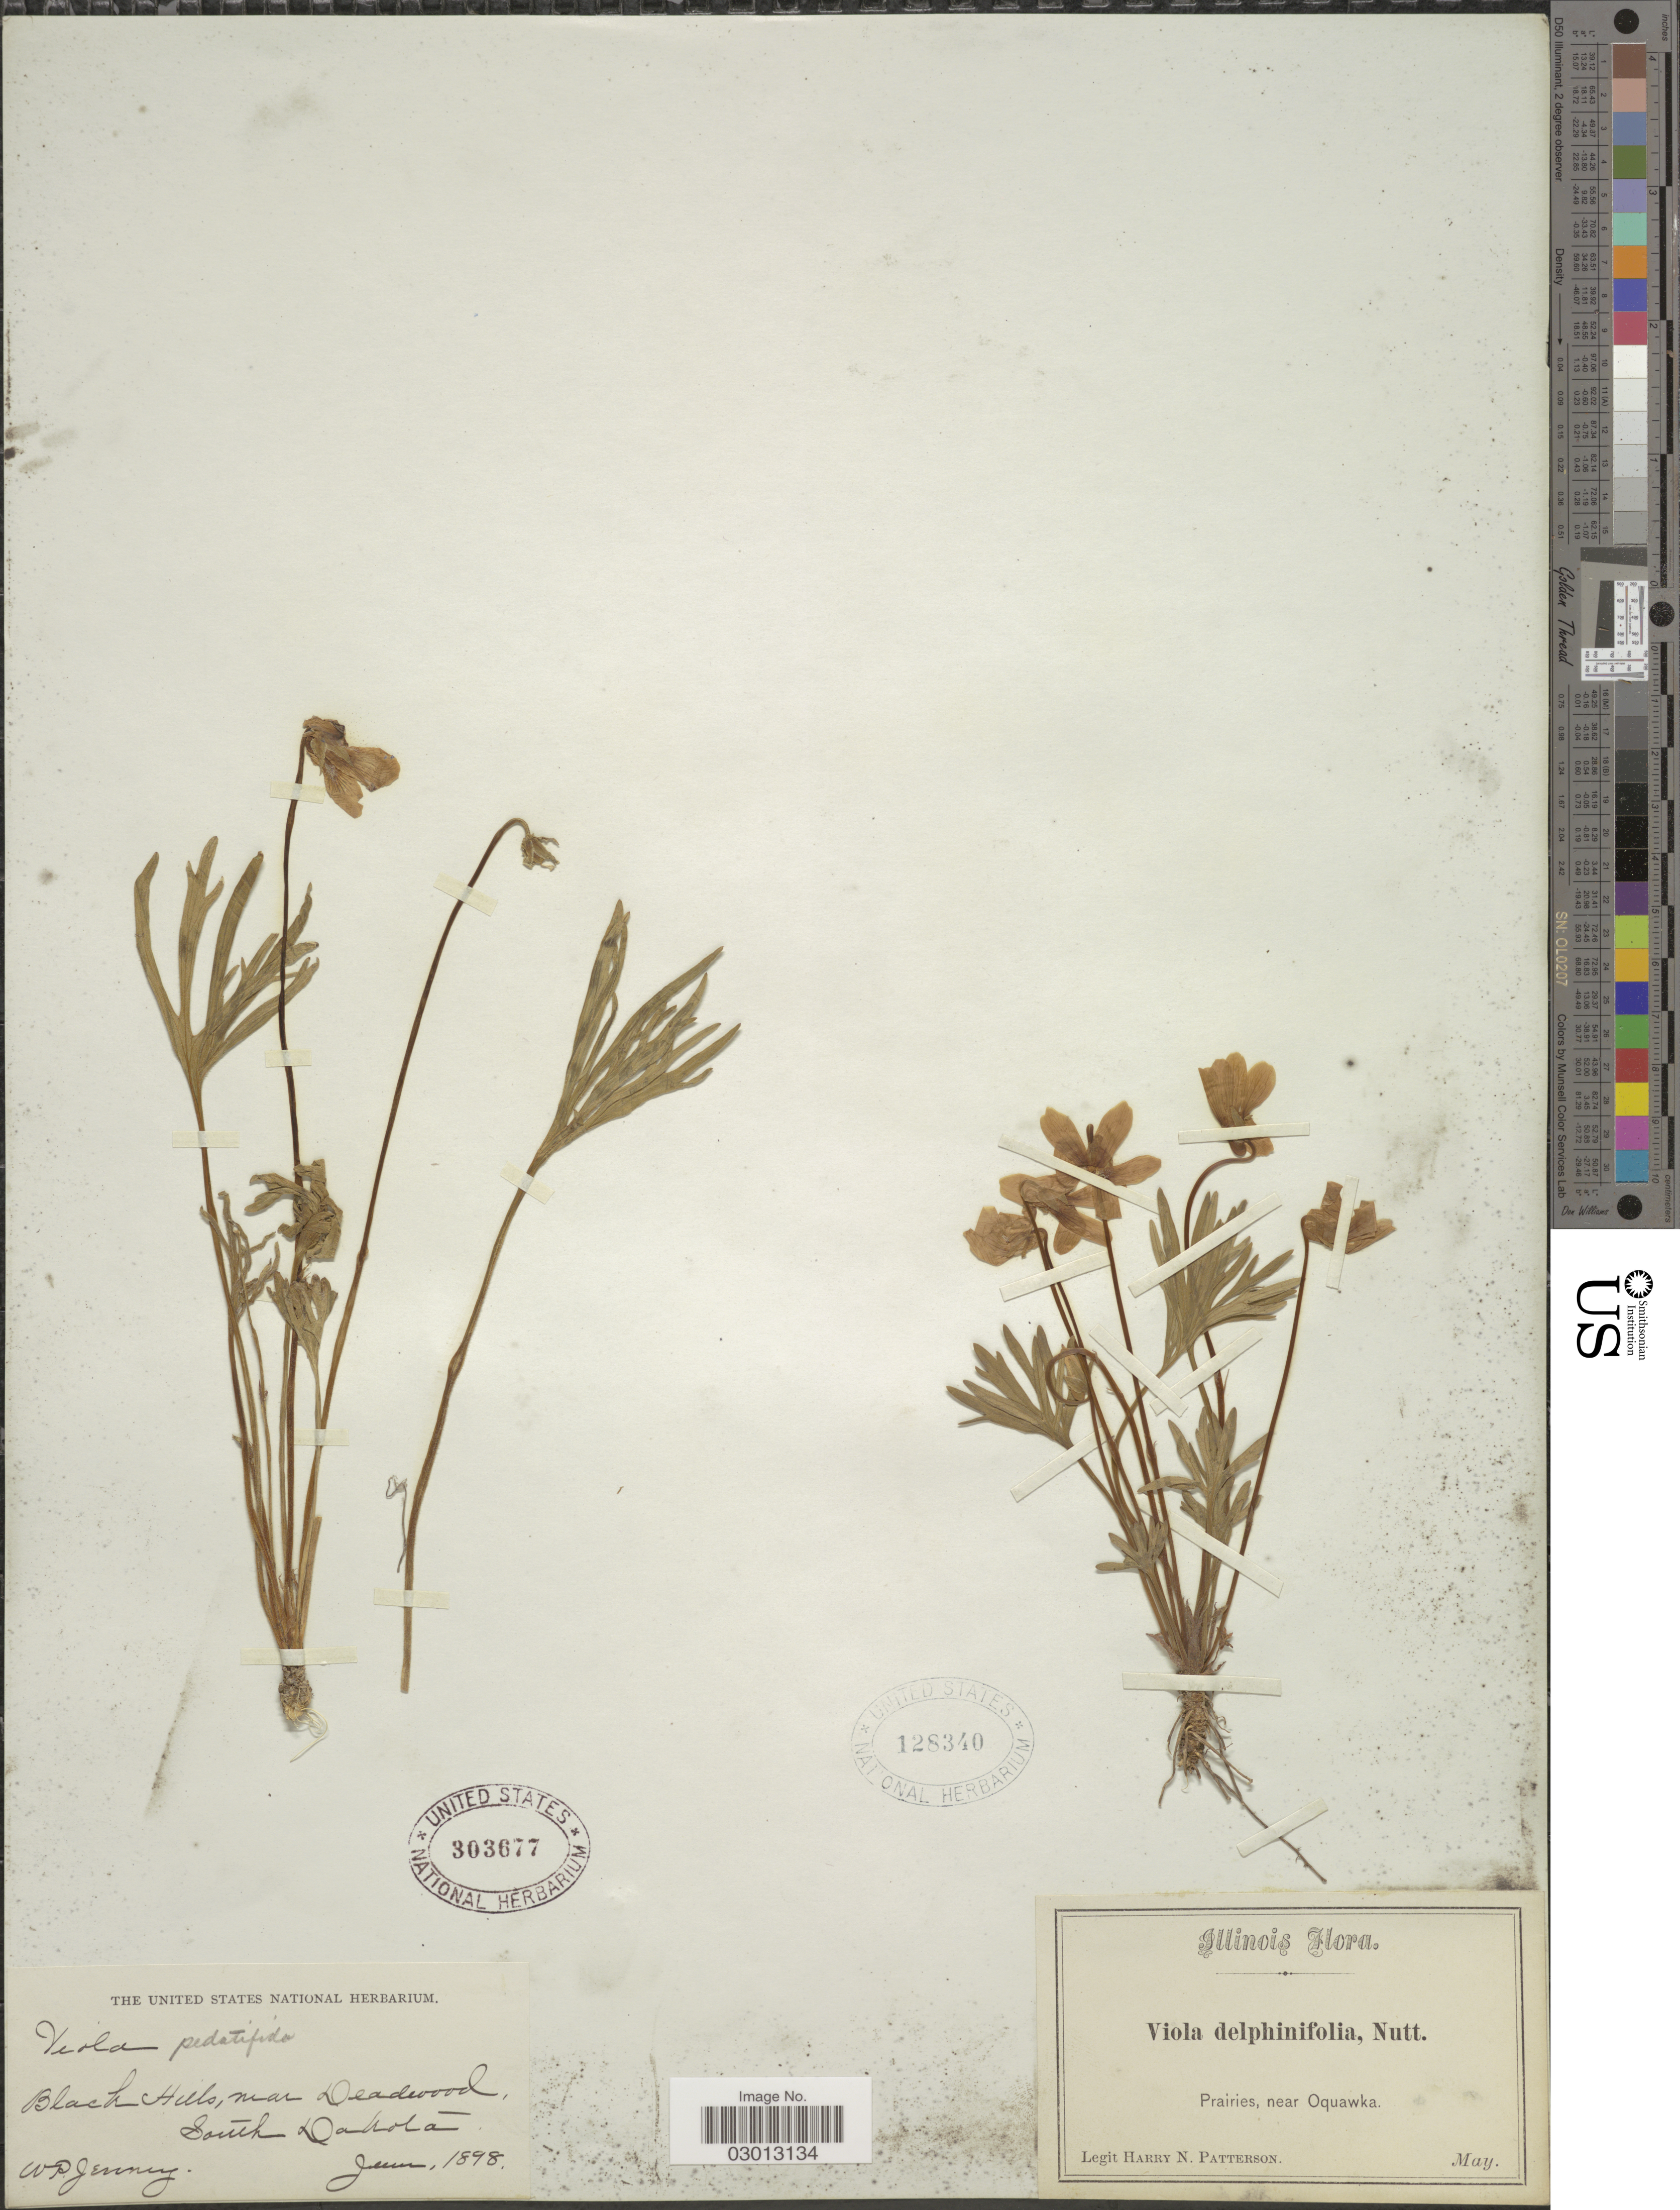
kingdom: Plantae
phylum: Tracheophyta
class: Magnoliopsida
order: Malpighiales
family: Violaceae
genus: Viola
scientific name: Viola pedatifida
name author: G. Don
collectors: H. N. Patterson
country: United States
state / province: Illinois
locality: Prairies, near Oquawka.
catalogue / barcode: US 128340